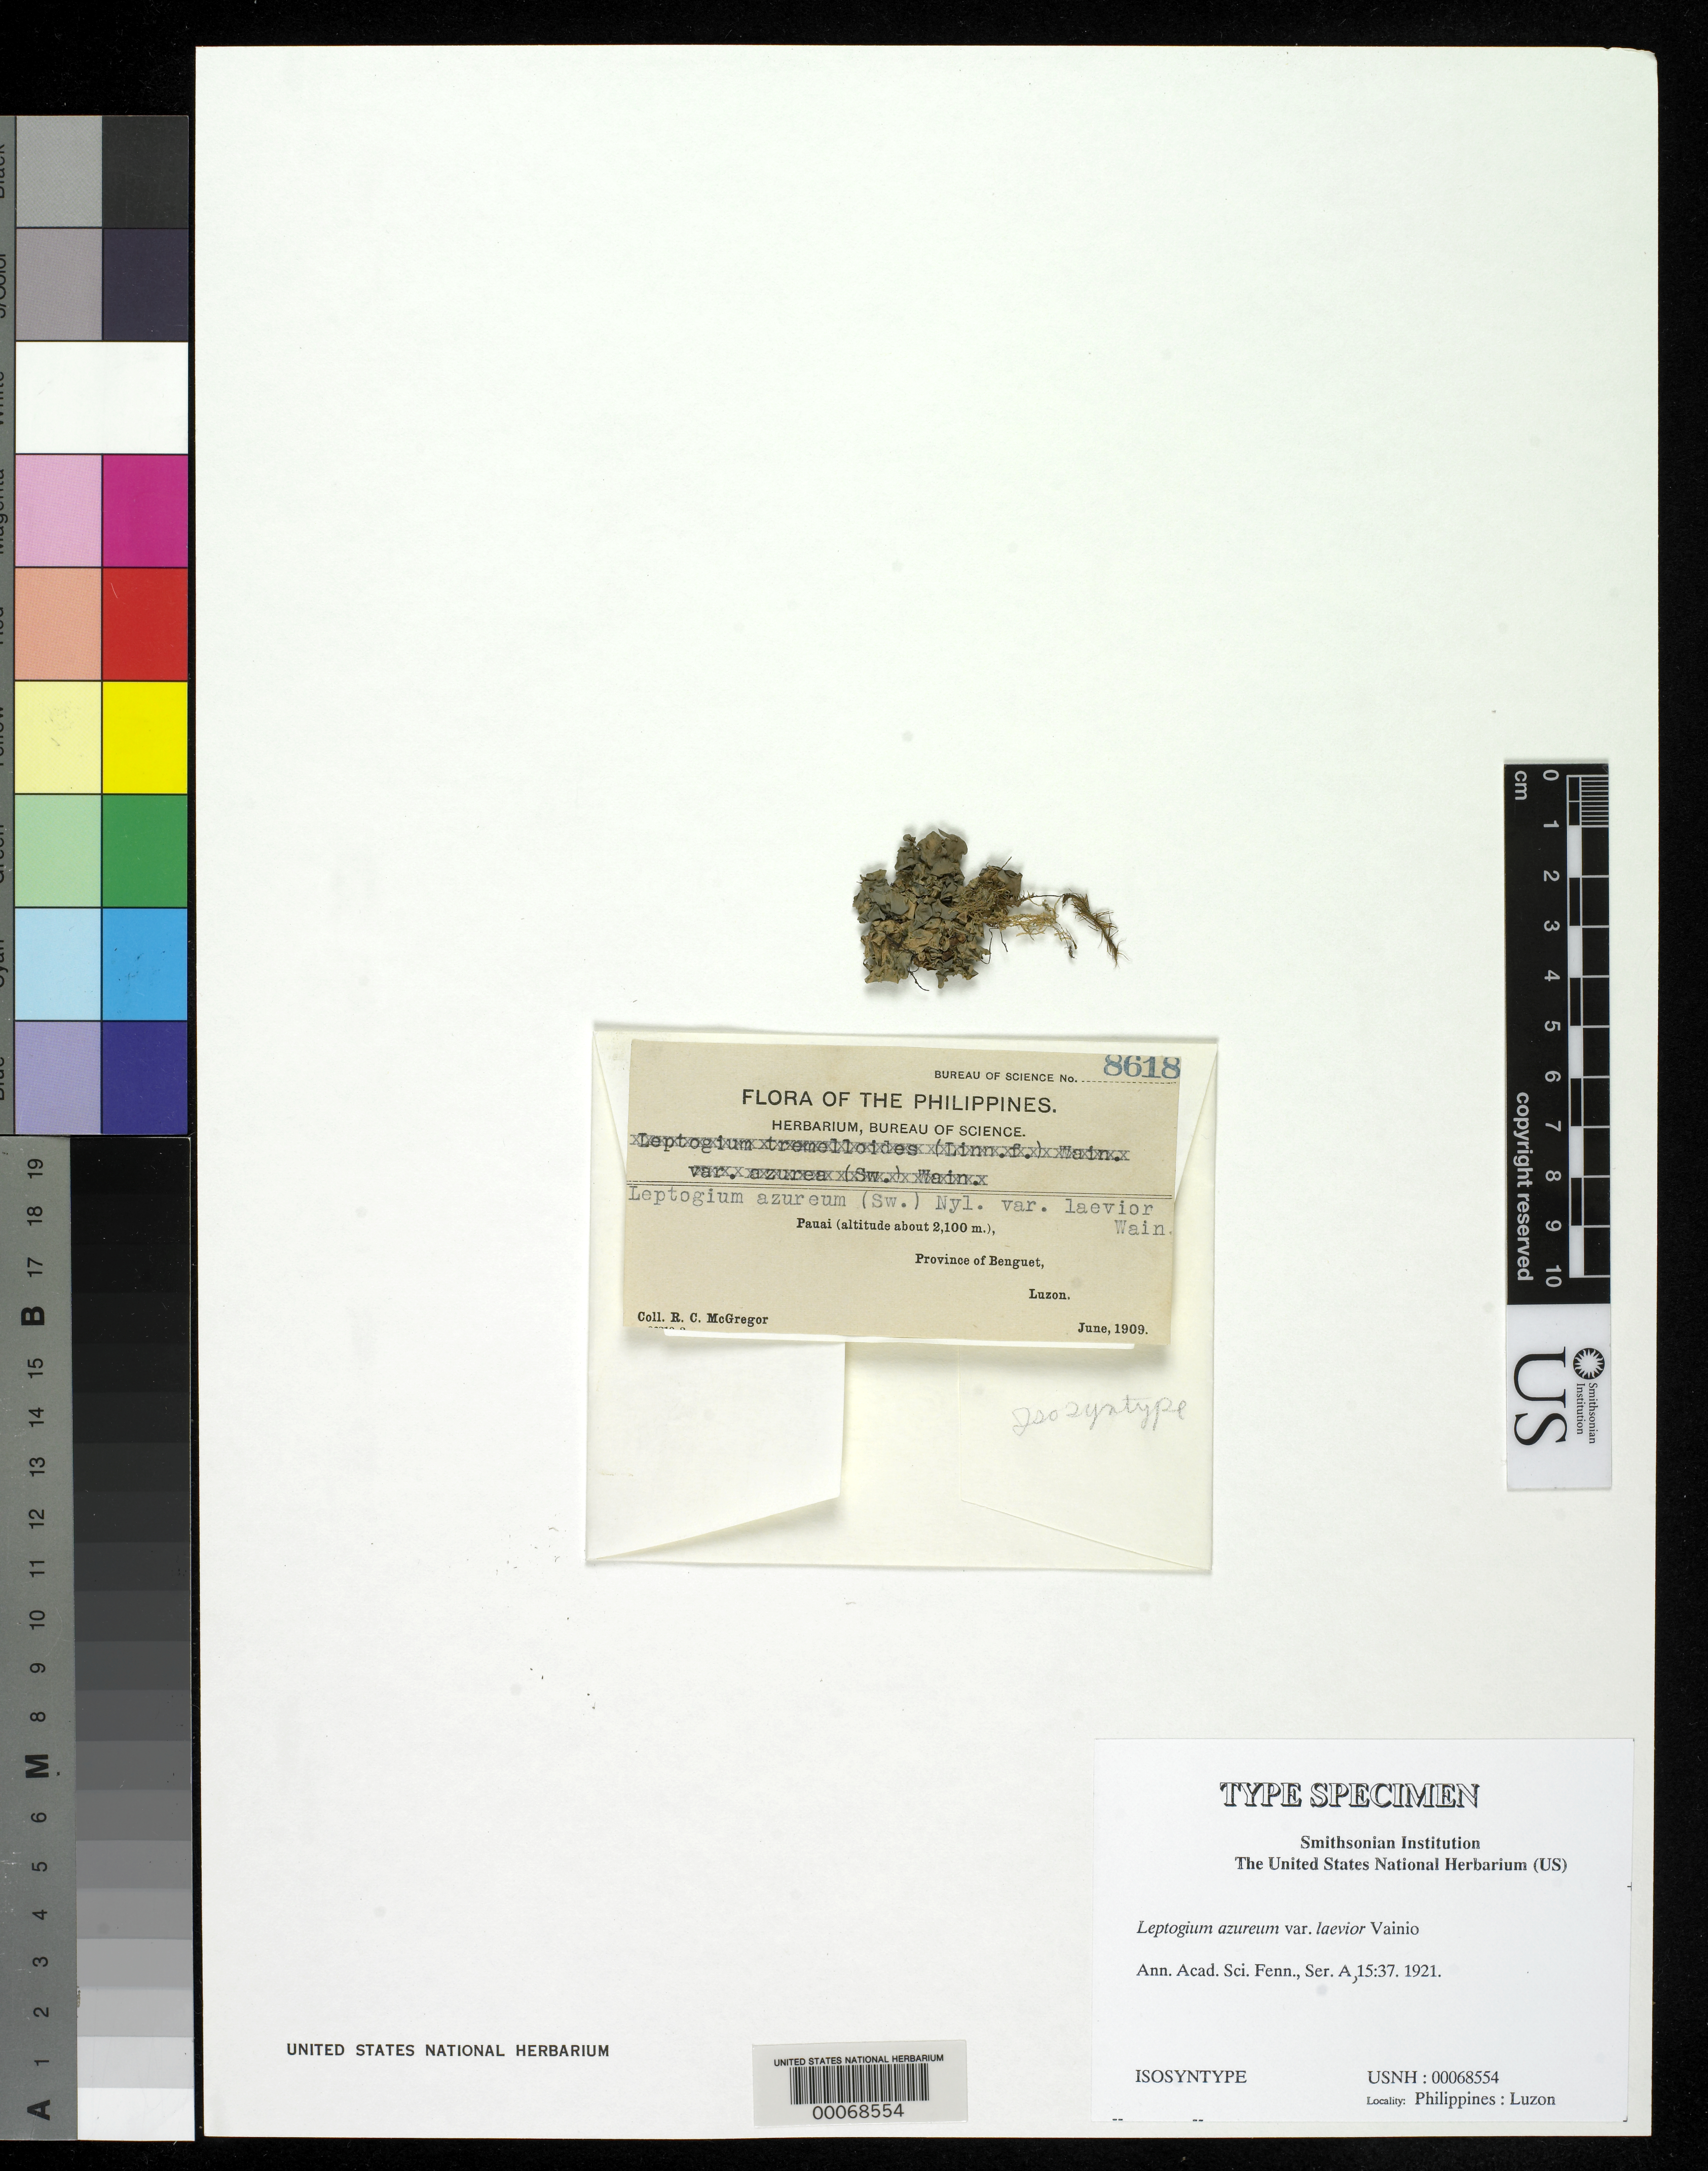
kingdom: Fungi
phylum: Ascomycota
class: Lecanoromycetes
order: Peltigerales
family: Collemataceae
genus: Leptogium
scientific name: Leptogium azureum var. laevior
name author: Vain.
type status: Isosyntype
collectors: R. C. McGregor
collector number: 8618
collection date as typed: Jun 1909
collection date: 1909-06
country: Philippines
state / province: Cordillera (Administrative Region)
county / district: Benguet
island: Luzon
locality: Pauai.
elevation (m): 2100